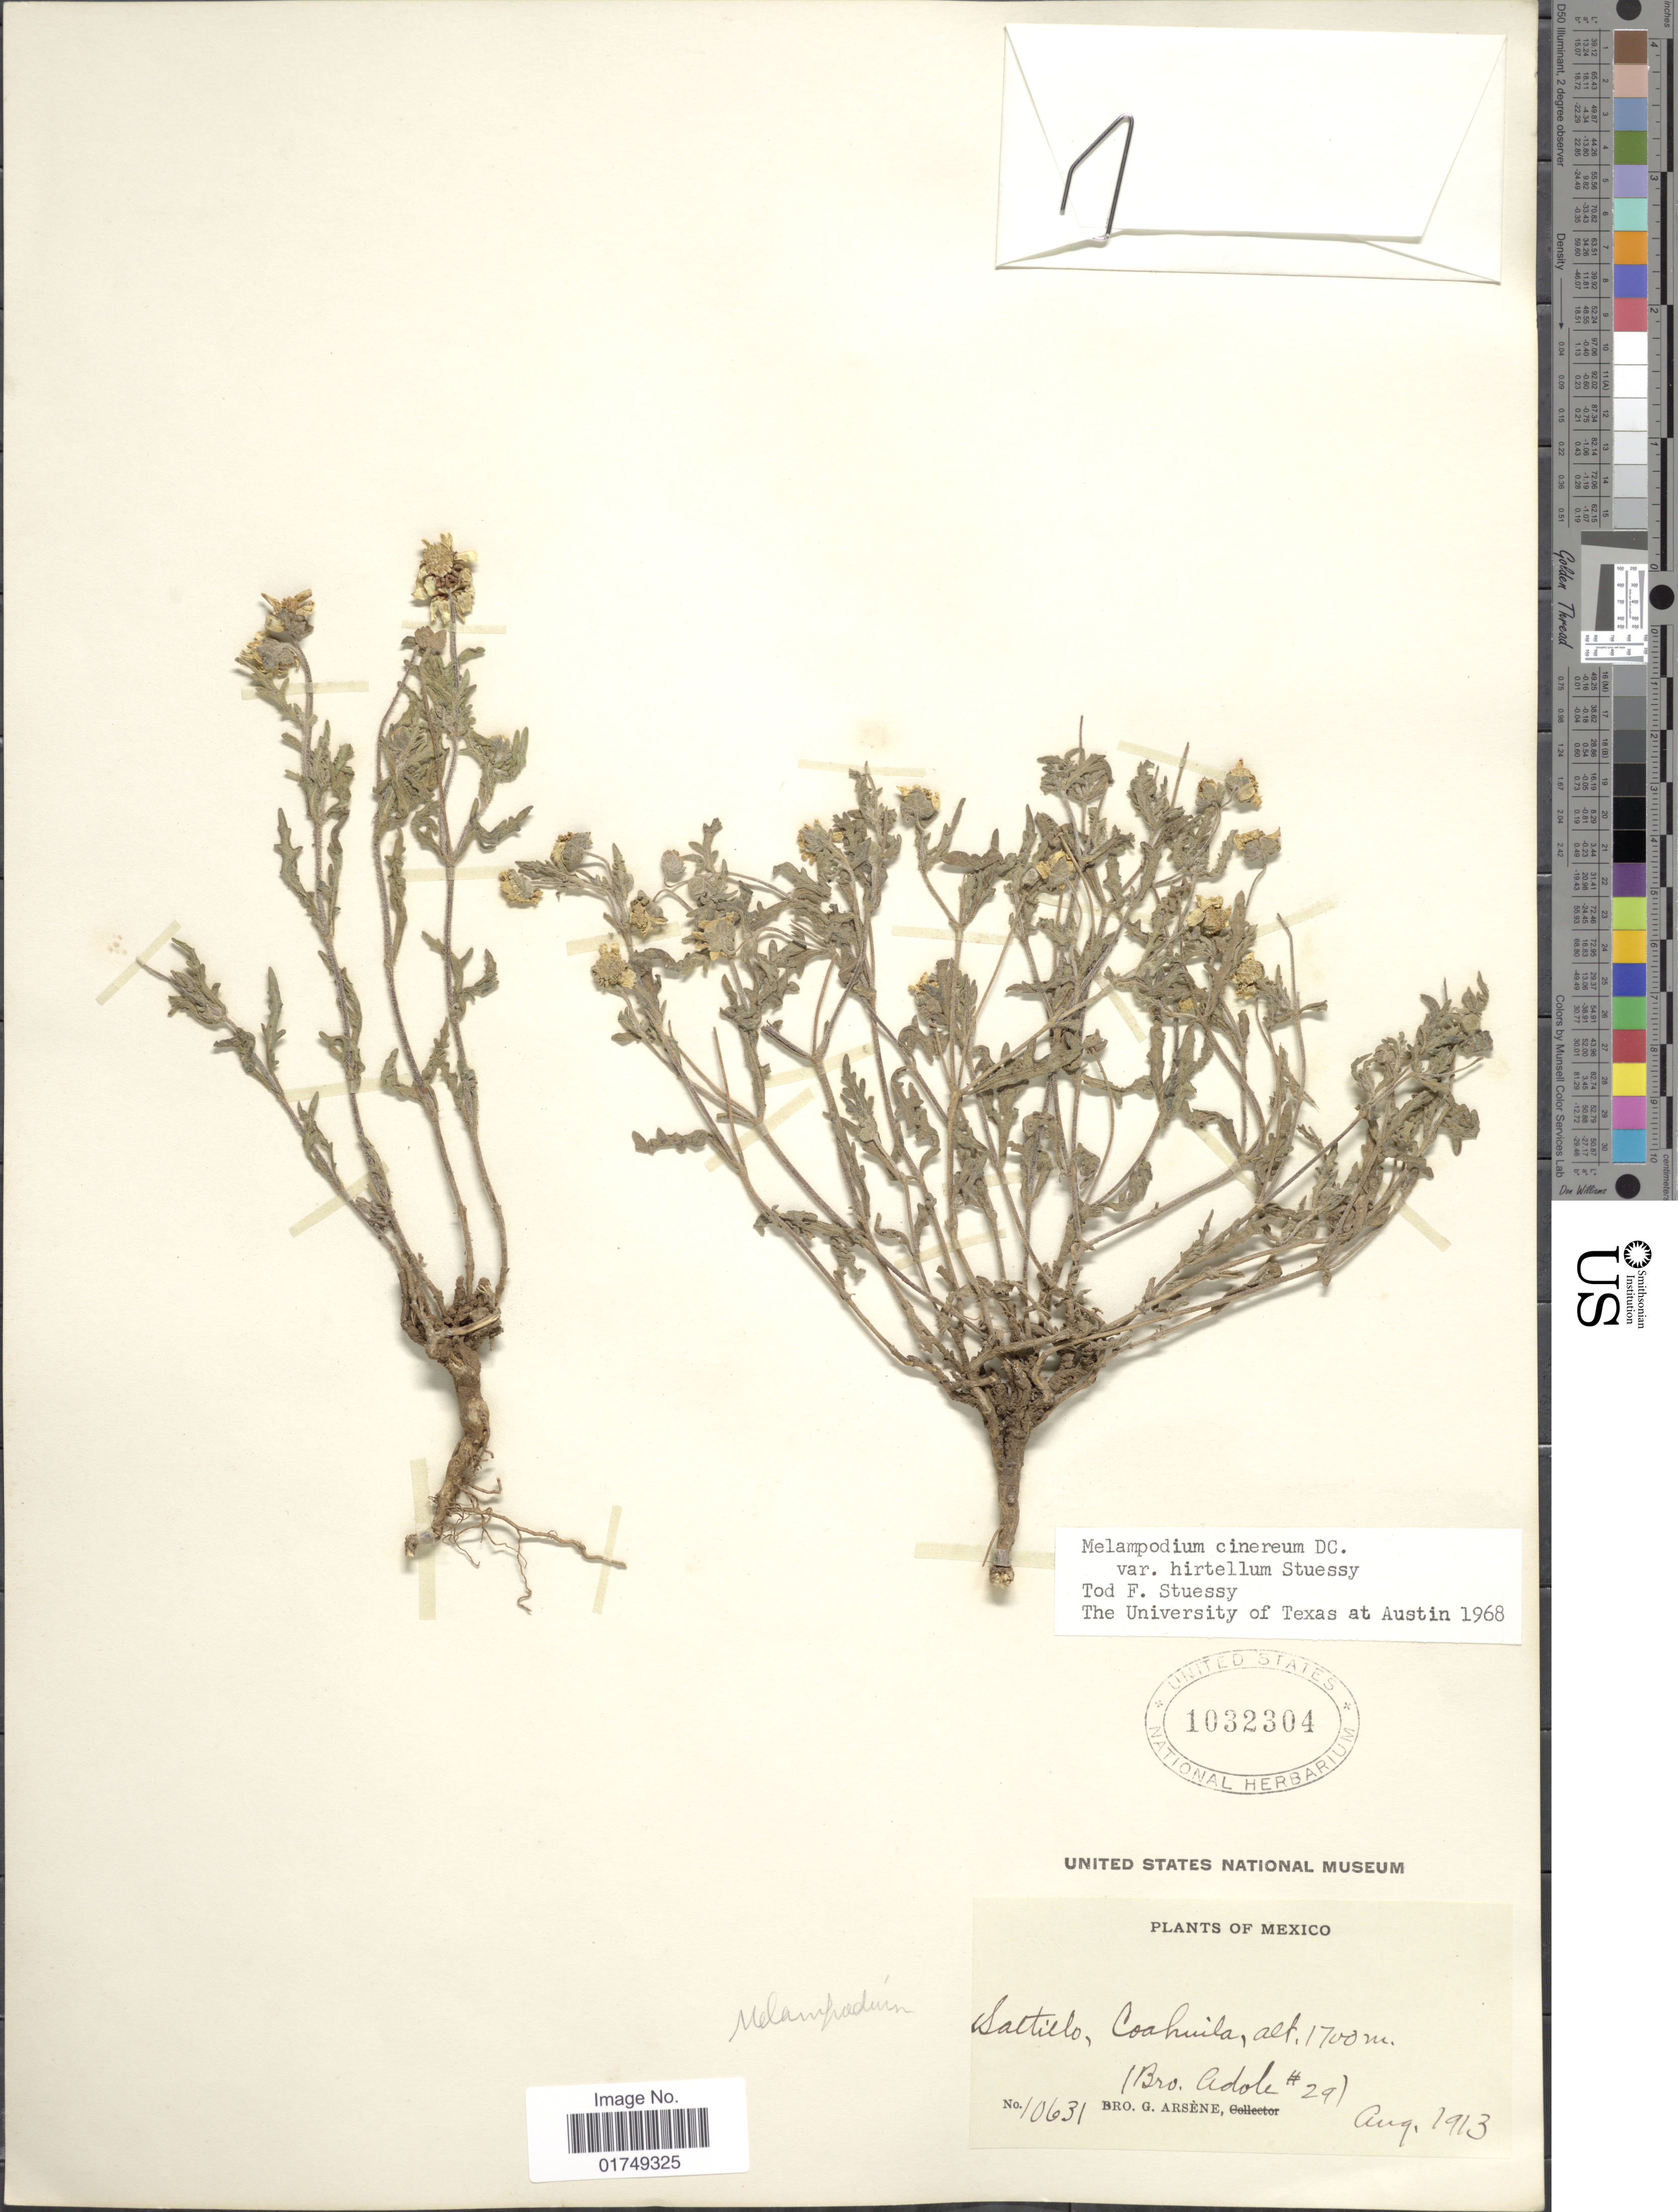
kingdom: Plantae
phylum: Tracheophyta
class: Magnoliopsida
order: Asterales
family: Asteraceae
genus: Melampodium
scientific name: Melampodium cinereum var. hirtellum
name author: Stuessy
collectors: Bro. Adole & Bro. G. Arsène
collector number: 10631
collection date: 1913-08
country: Mexico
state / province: Coahuila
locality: Saltillo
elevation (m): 1700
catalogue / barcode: US 1032304